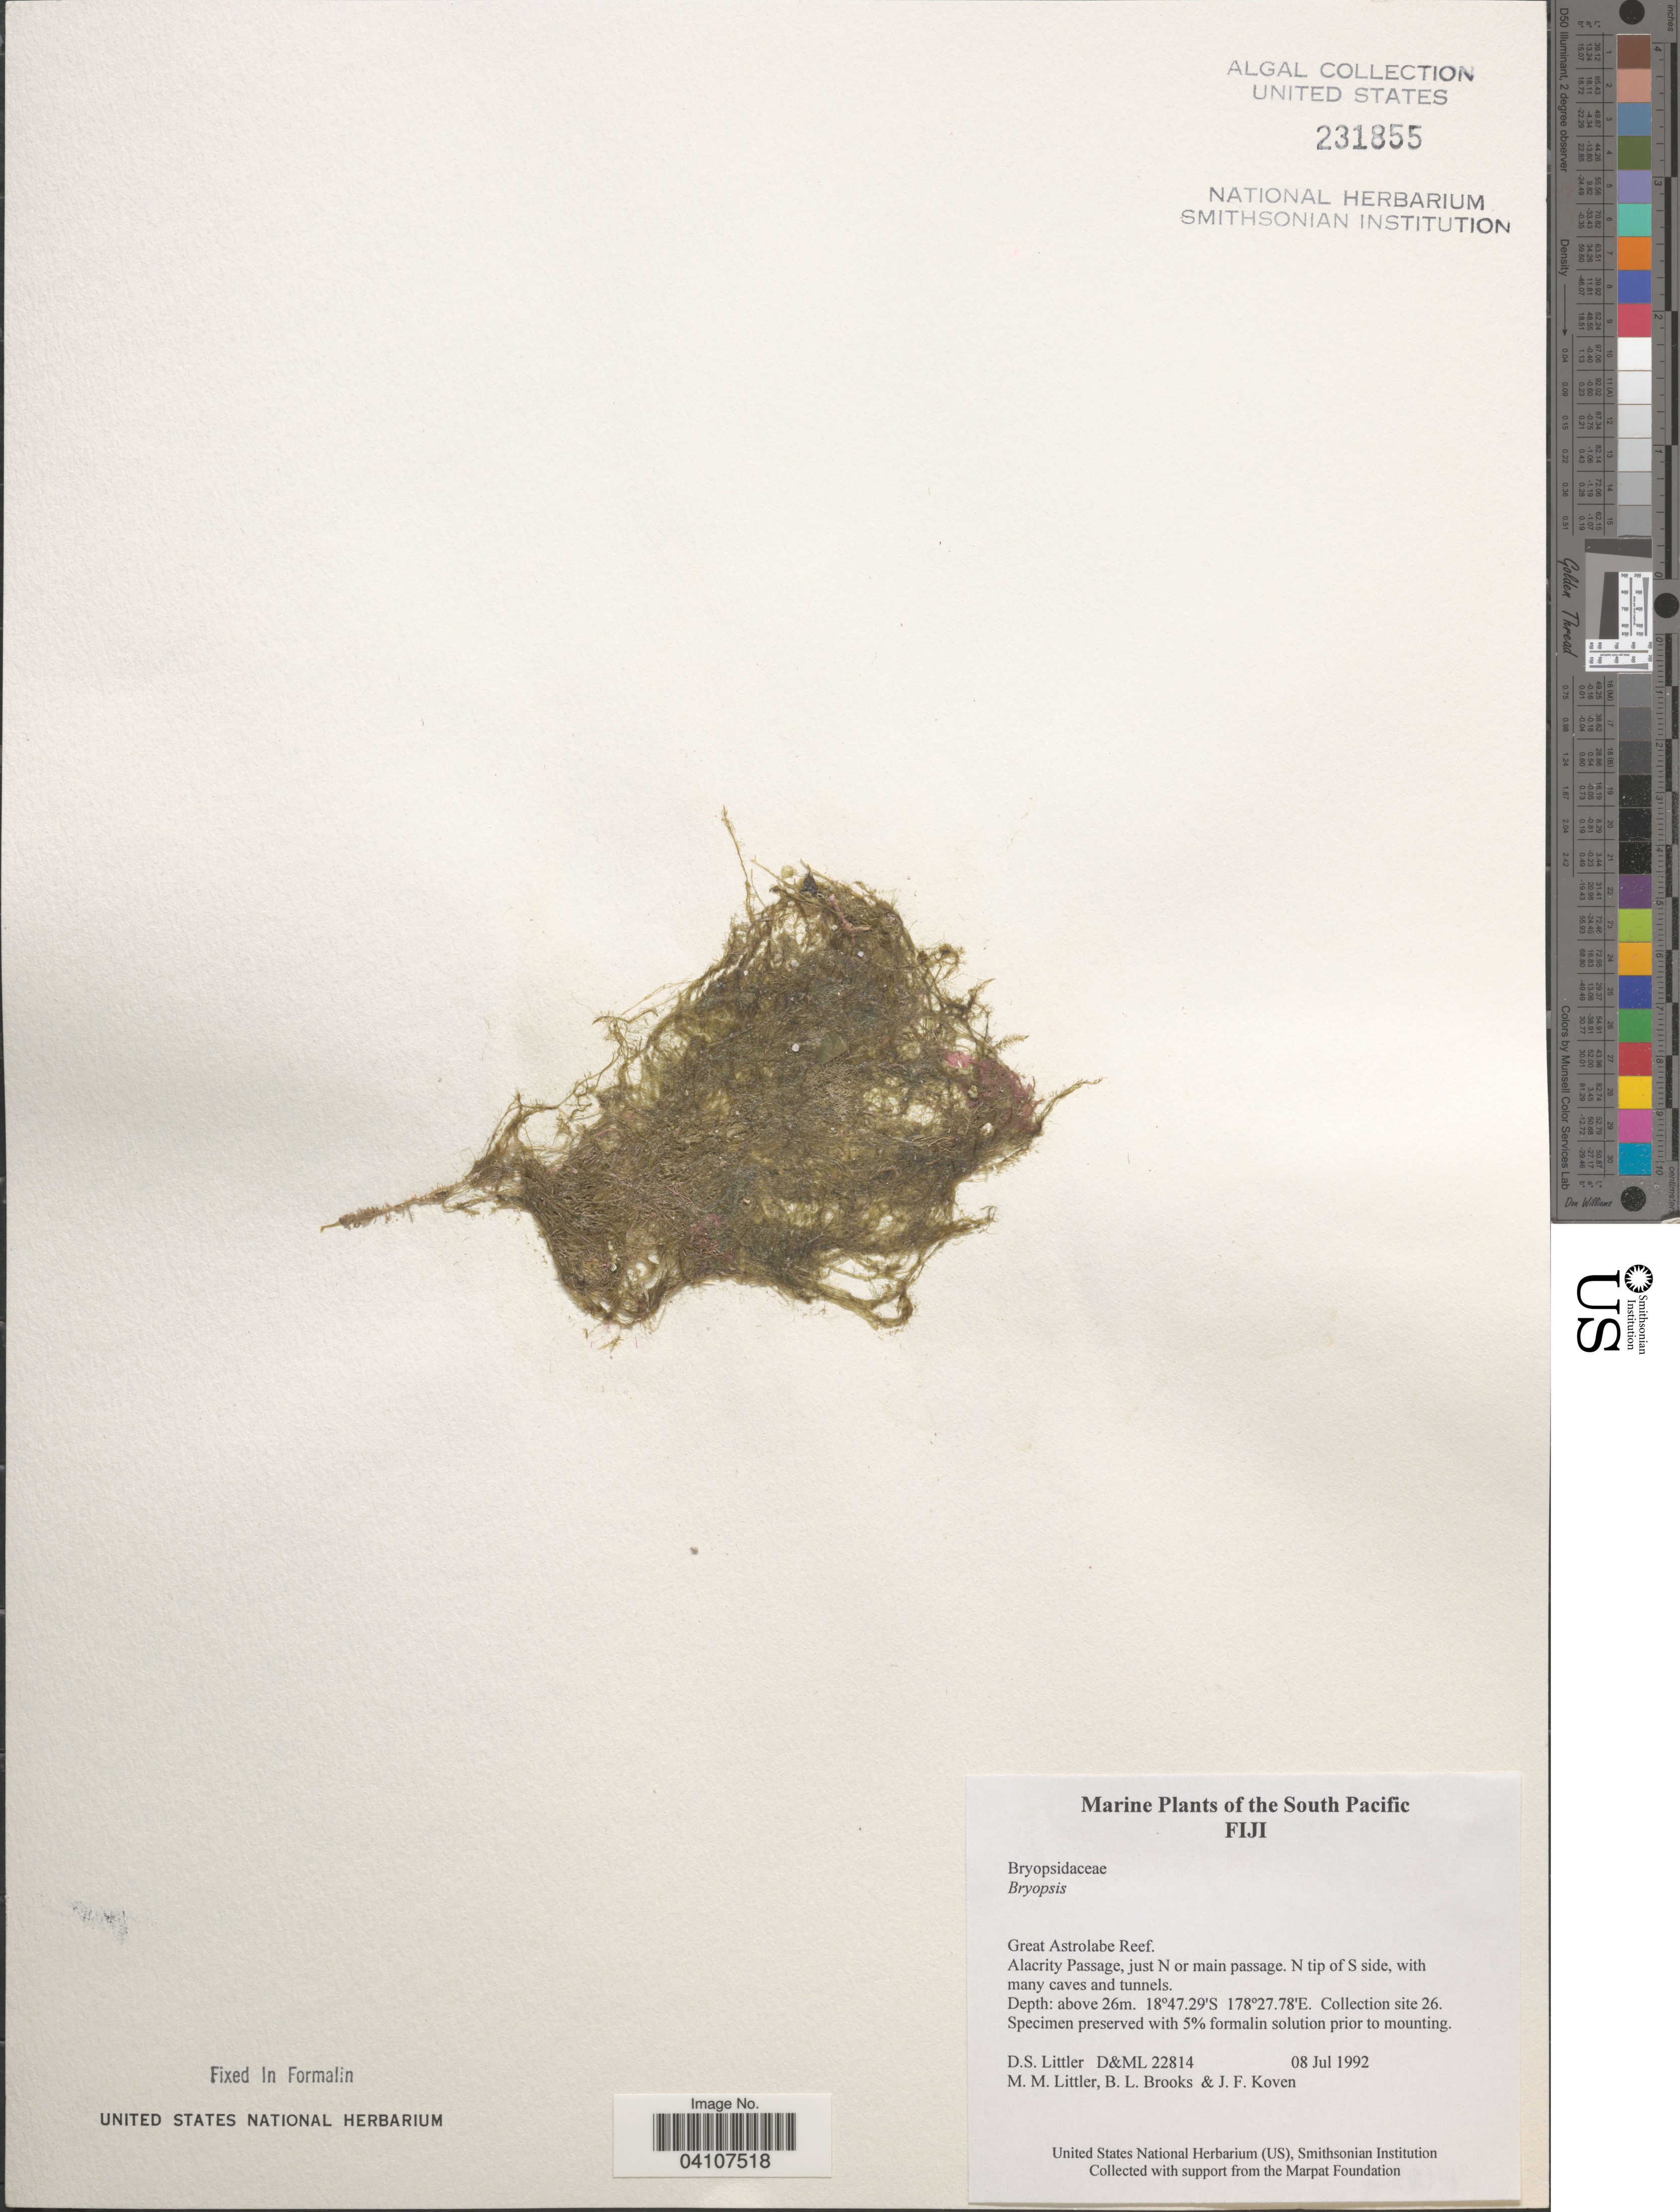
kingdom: Plantae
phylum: Chlorophyta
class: Ulvophyceae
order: Bryopsidales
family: Bryopsidaceae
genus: Bryopsis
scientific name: Bryopsis sp.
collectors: D. S. Littler, B. Brooks & J. Koven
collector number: D&ML 22814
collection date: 1992-07-08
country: Fiji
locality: The South Pacific. Great Astrolabe Reef. Alacrity Passage, just N or main passage. N tip of S side, with many caves and tunnels. Collection site 26.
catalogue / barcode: US 231855